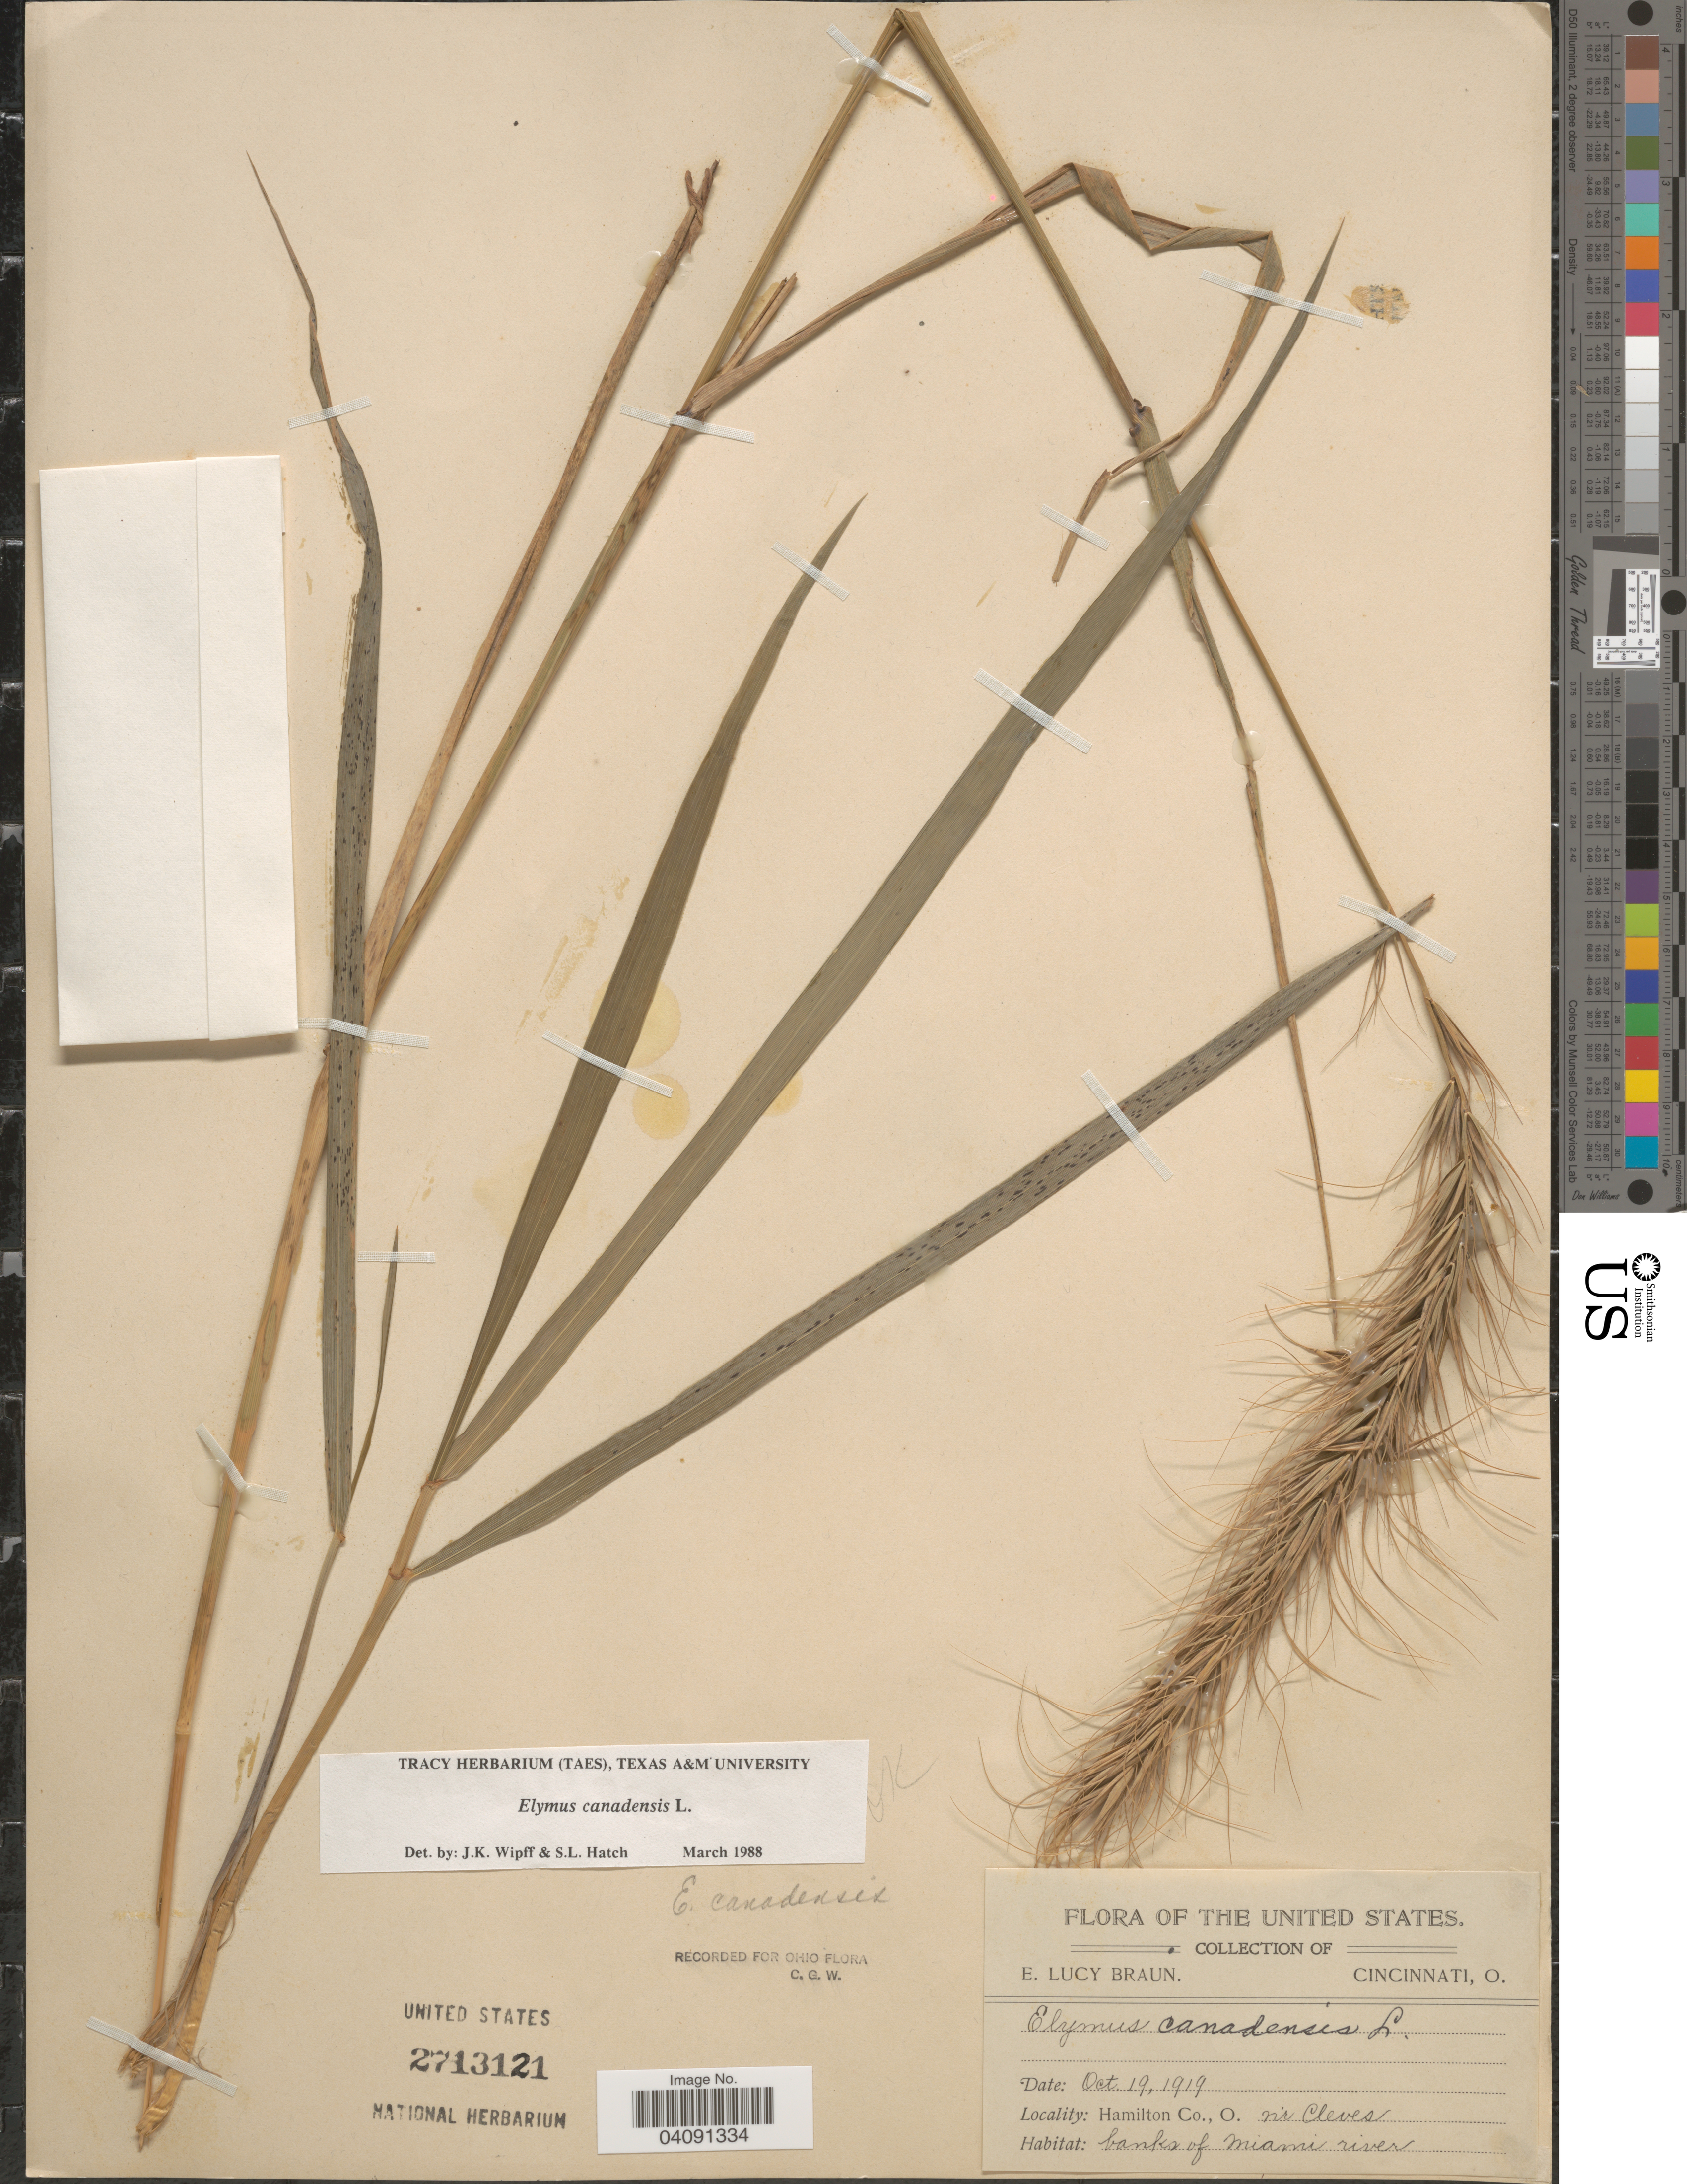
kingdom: Plantae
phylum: Tracheophyta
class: Liliopsida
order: Poales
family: Poaceae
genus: Elymus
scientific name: Elymus canadensis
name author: L.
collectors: E. L. Braun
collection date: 1919-10-19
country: United States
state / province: Ohio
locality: Hamilton Co., n'r Cleves. Banks of Miami river.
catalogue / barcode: US 2713121